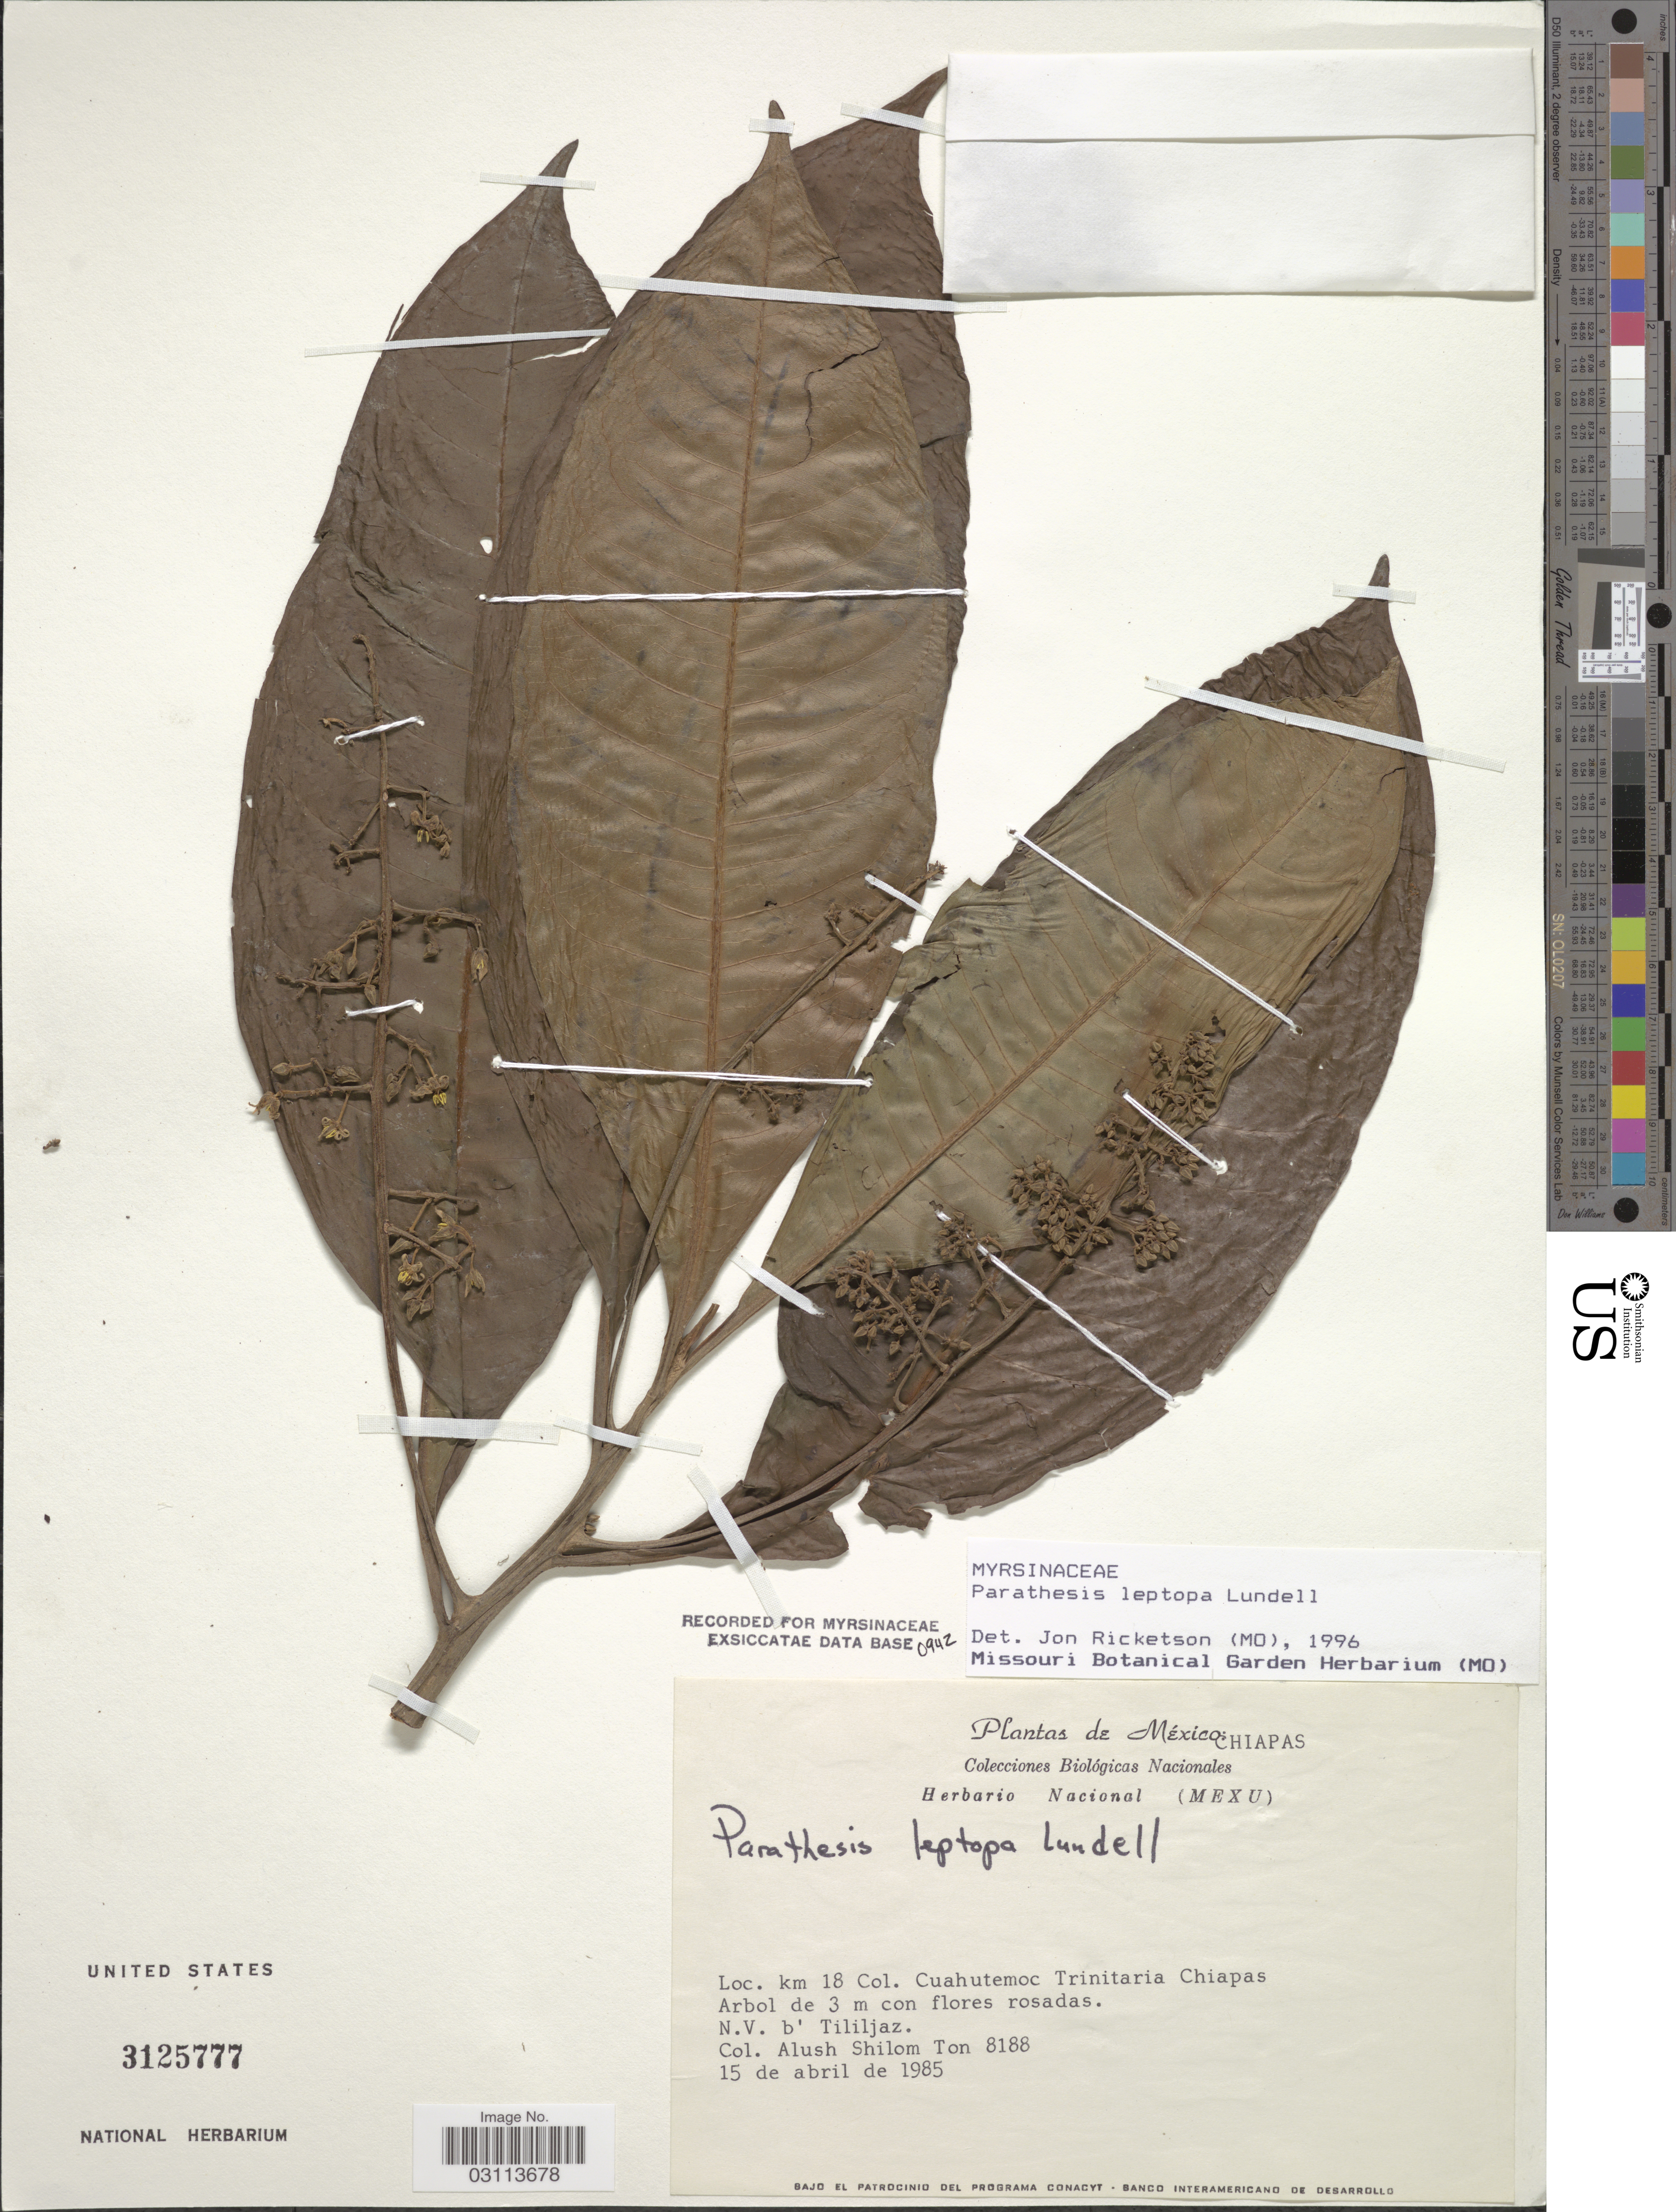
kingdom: Plantae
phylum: Tracheophyta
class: Magnoliopsida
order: Ericales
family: Primulaceae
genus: Parathesis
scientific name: Parathesis leptopa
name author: Lundell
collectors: A. S. Ton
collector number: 8188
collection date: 1985-04-15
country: Mexico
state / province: Chiapas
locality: Km 18 Col. Cuahutemoc Trinitaria Chiapas.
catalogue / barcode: US 3125777